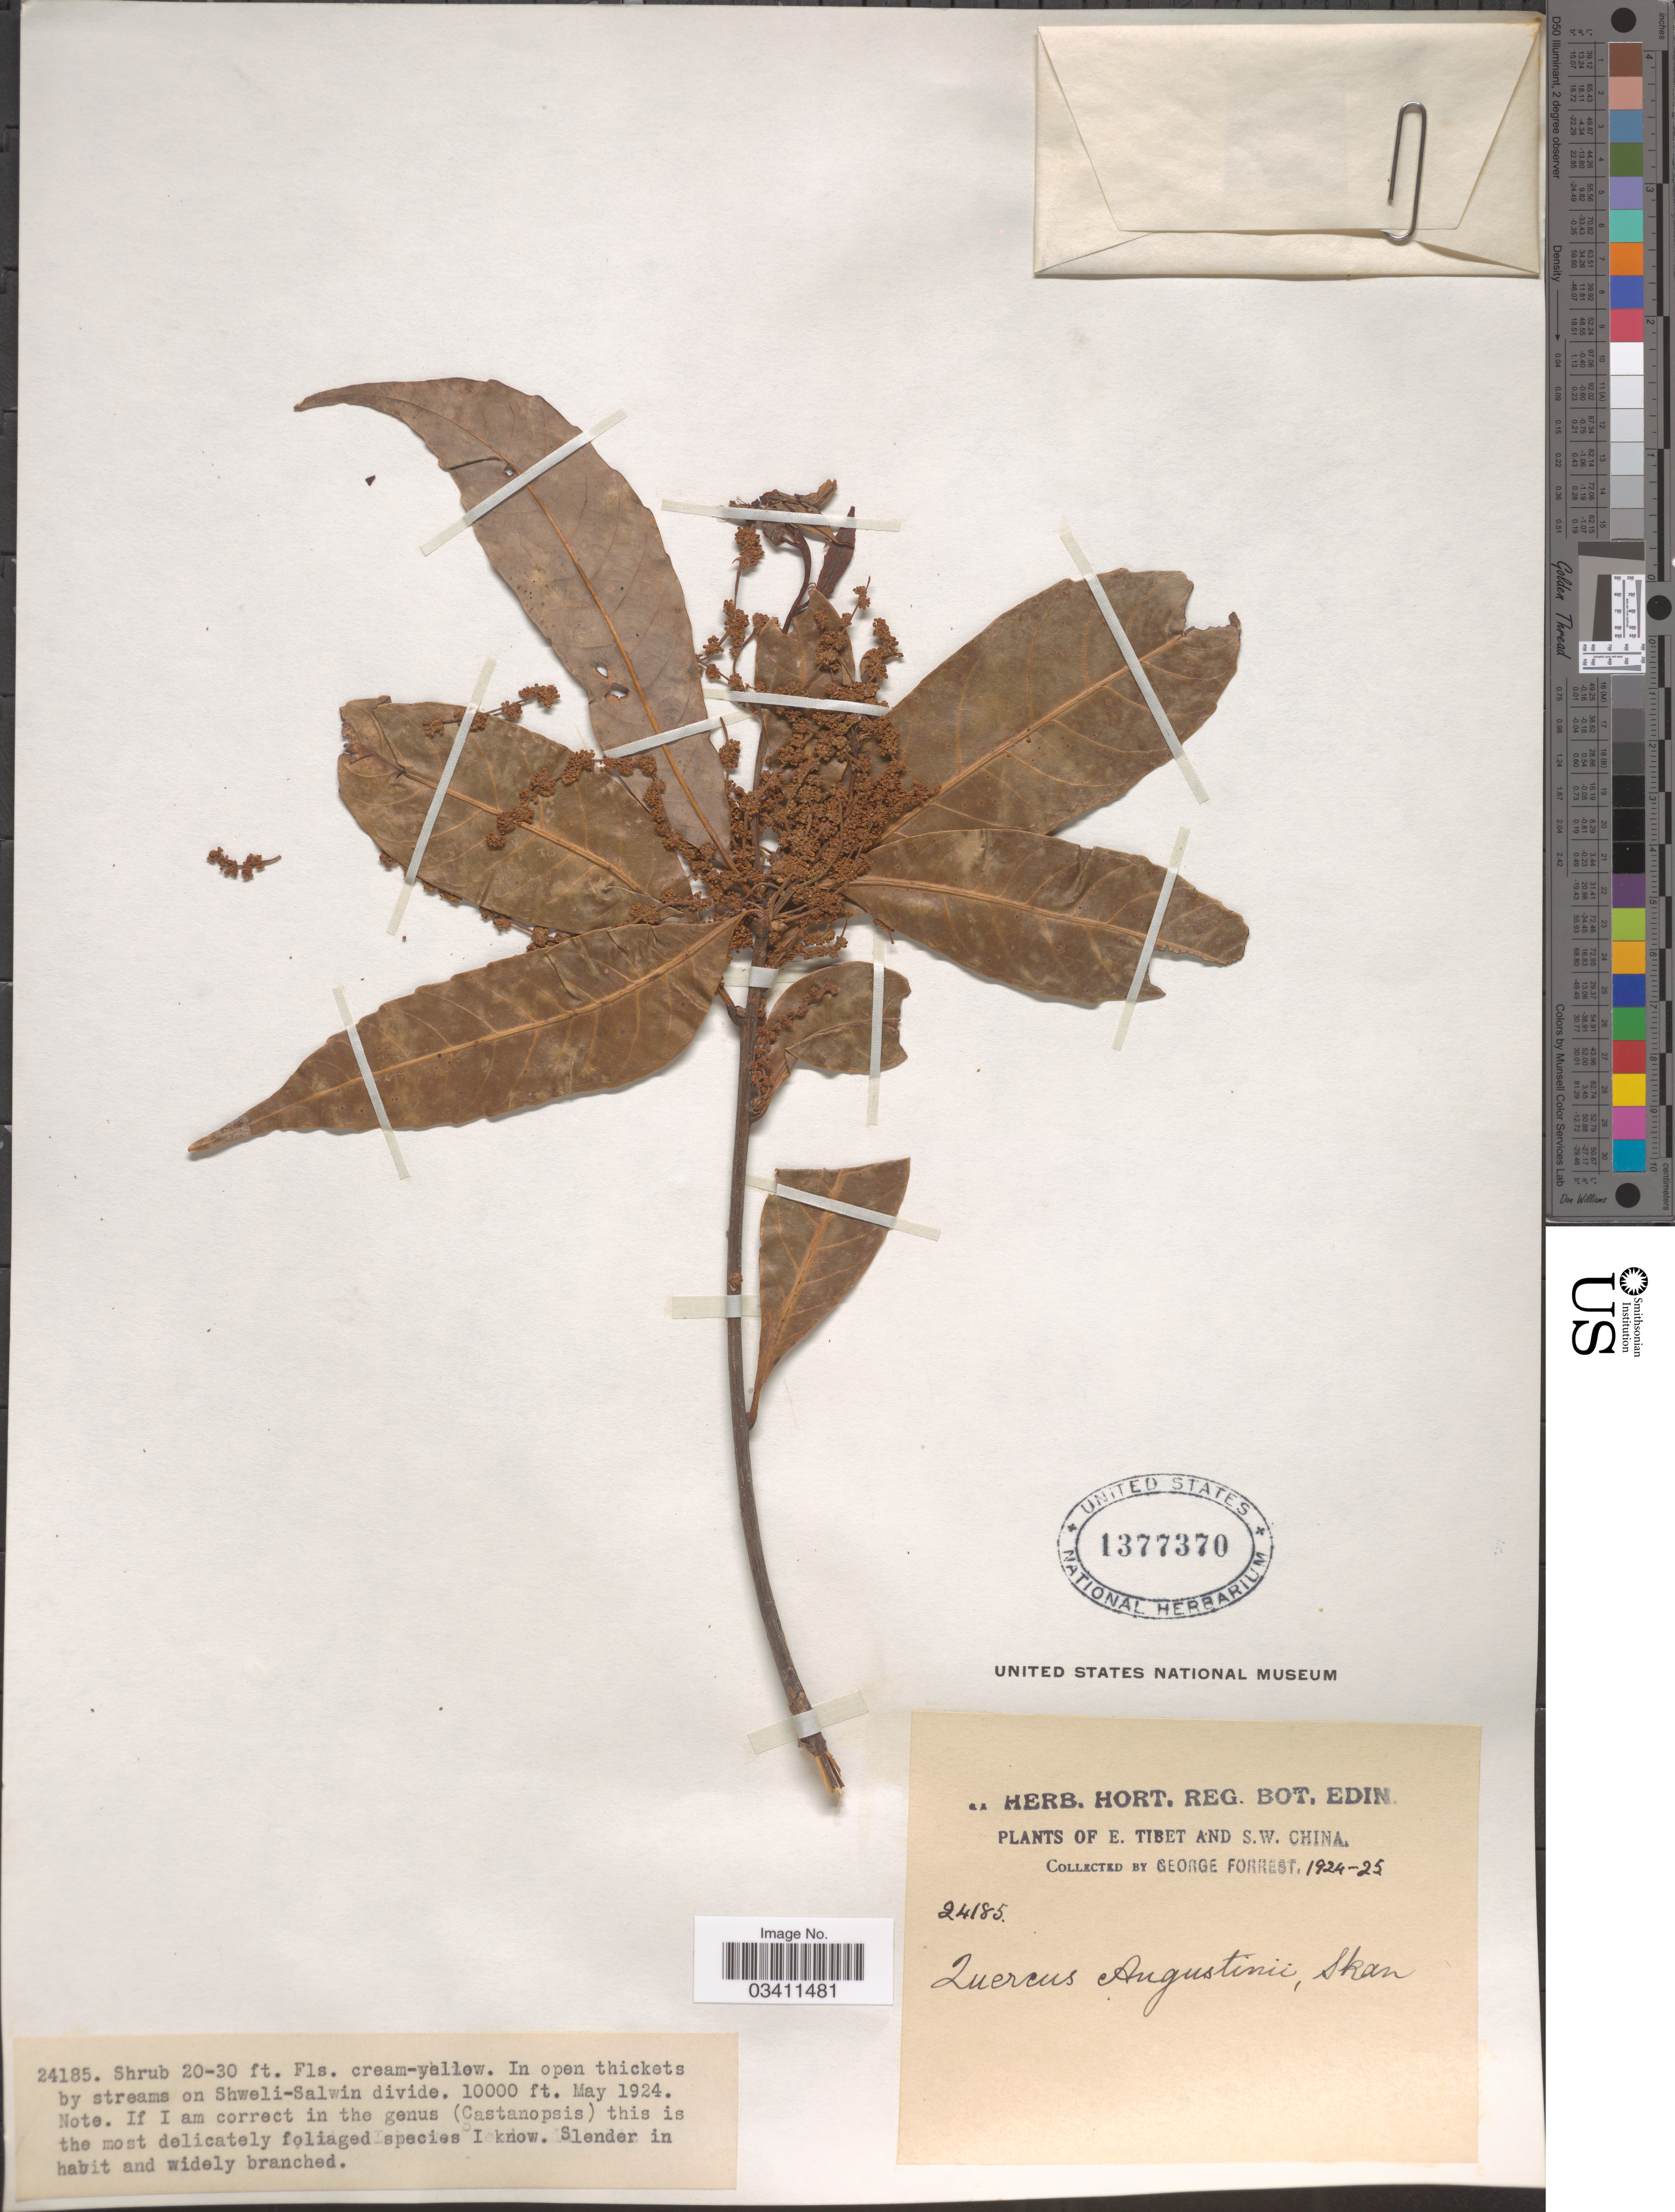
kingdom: Plantae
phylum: Tracheophyta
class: Magnoliopsida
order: Fagales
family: Fagaceae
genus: Quercus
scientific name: Quercus augustinii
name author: Skan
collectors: G. Forrest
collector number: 24185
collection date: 1924-05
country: China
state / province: Xizang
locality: E. Tibet and S.W. China. In open thickets by streams on Shweli-Salwin divide.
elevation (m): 3048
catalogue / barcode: US 1377370